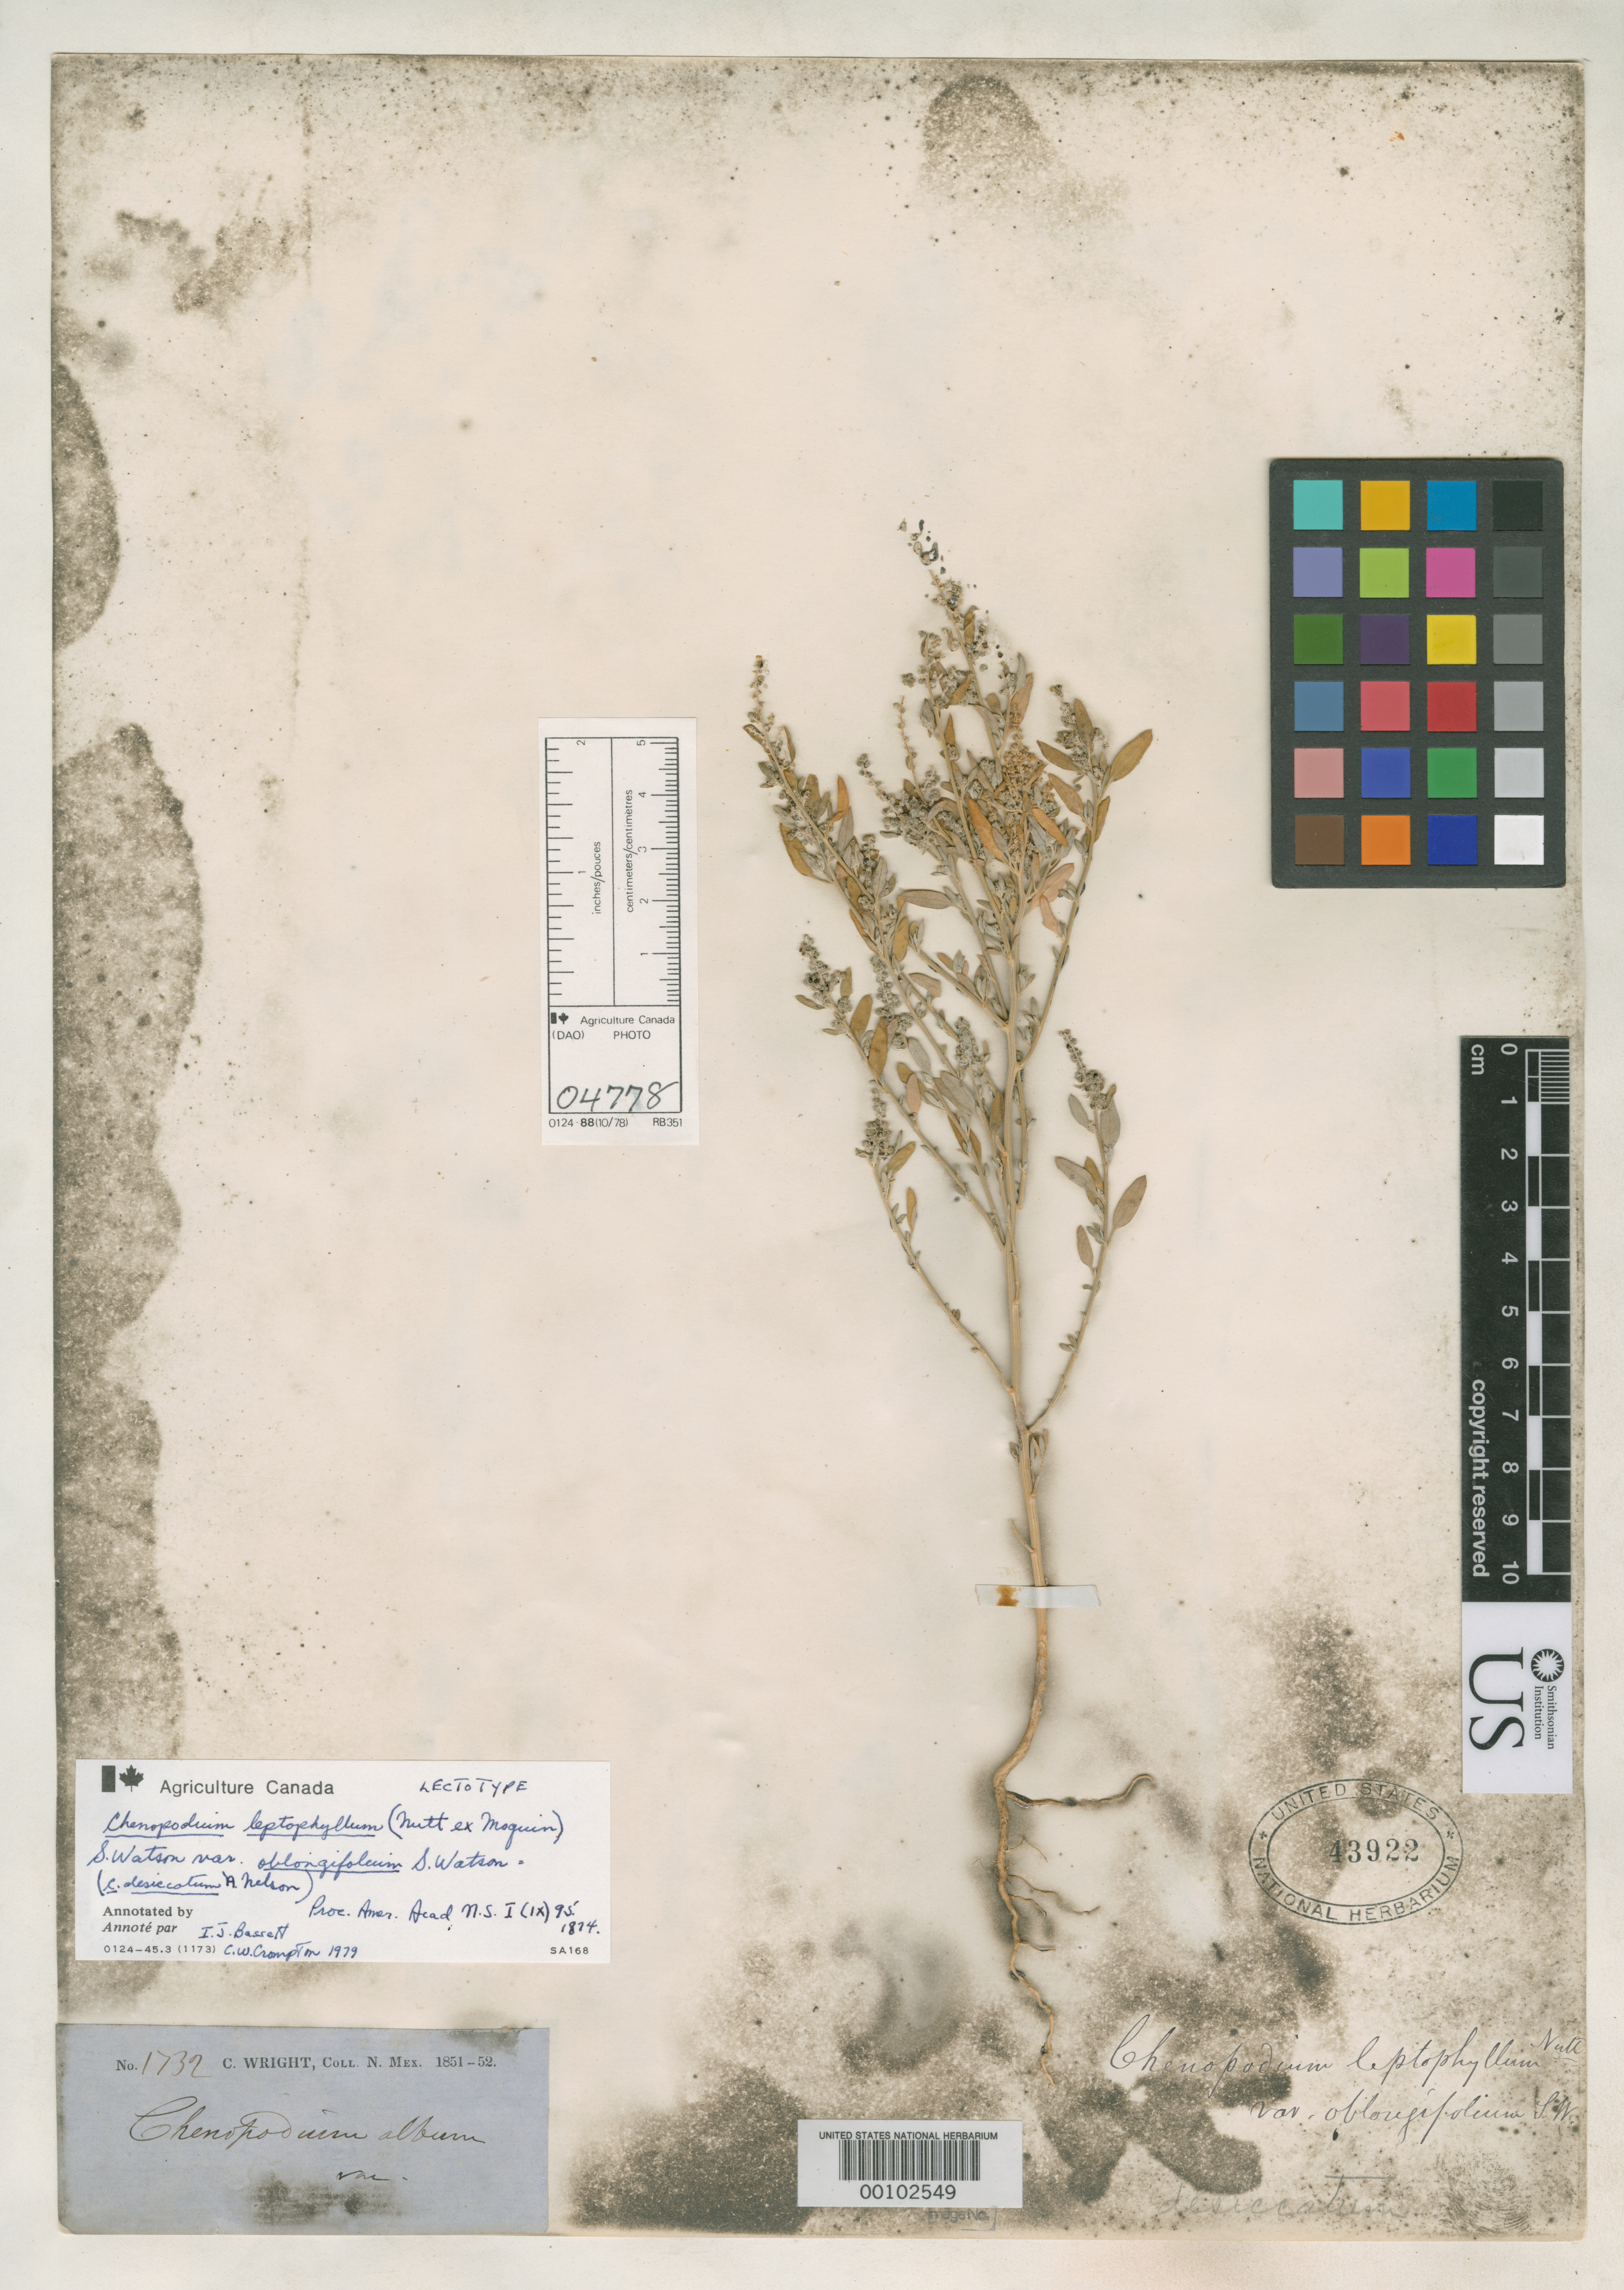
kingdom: Plantae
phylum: Tracheophyta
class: Magnoliopsida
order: Caryophyllales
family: Amaranthaceae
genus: Chenopodium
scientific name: Chenopodium leptophyllum var. oblongifolium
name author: S. Watson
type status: Lectotype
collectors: C. Wright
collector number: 1732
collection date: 1851/1852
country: United States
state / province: New Mexico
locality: "N. Mex." [=northern Mexico or New Mexico? either way possibly referring to present-day Arizona or Texas]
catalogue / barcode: US 43922